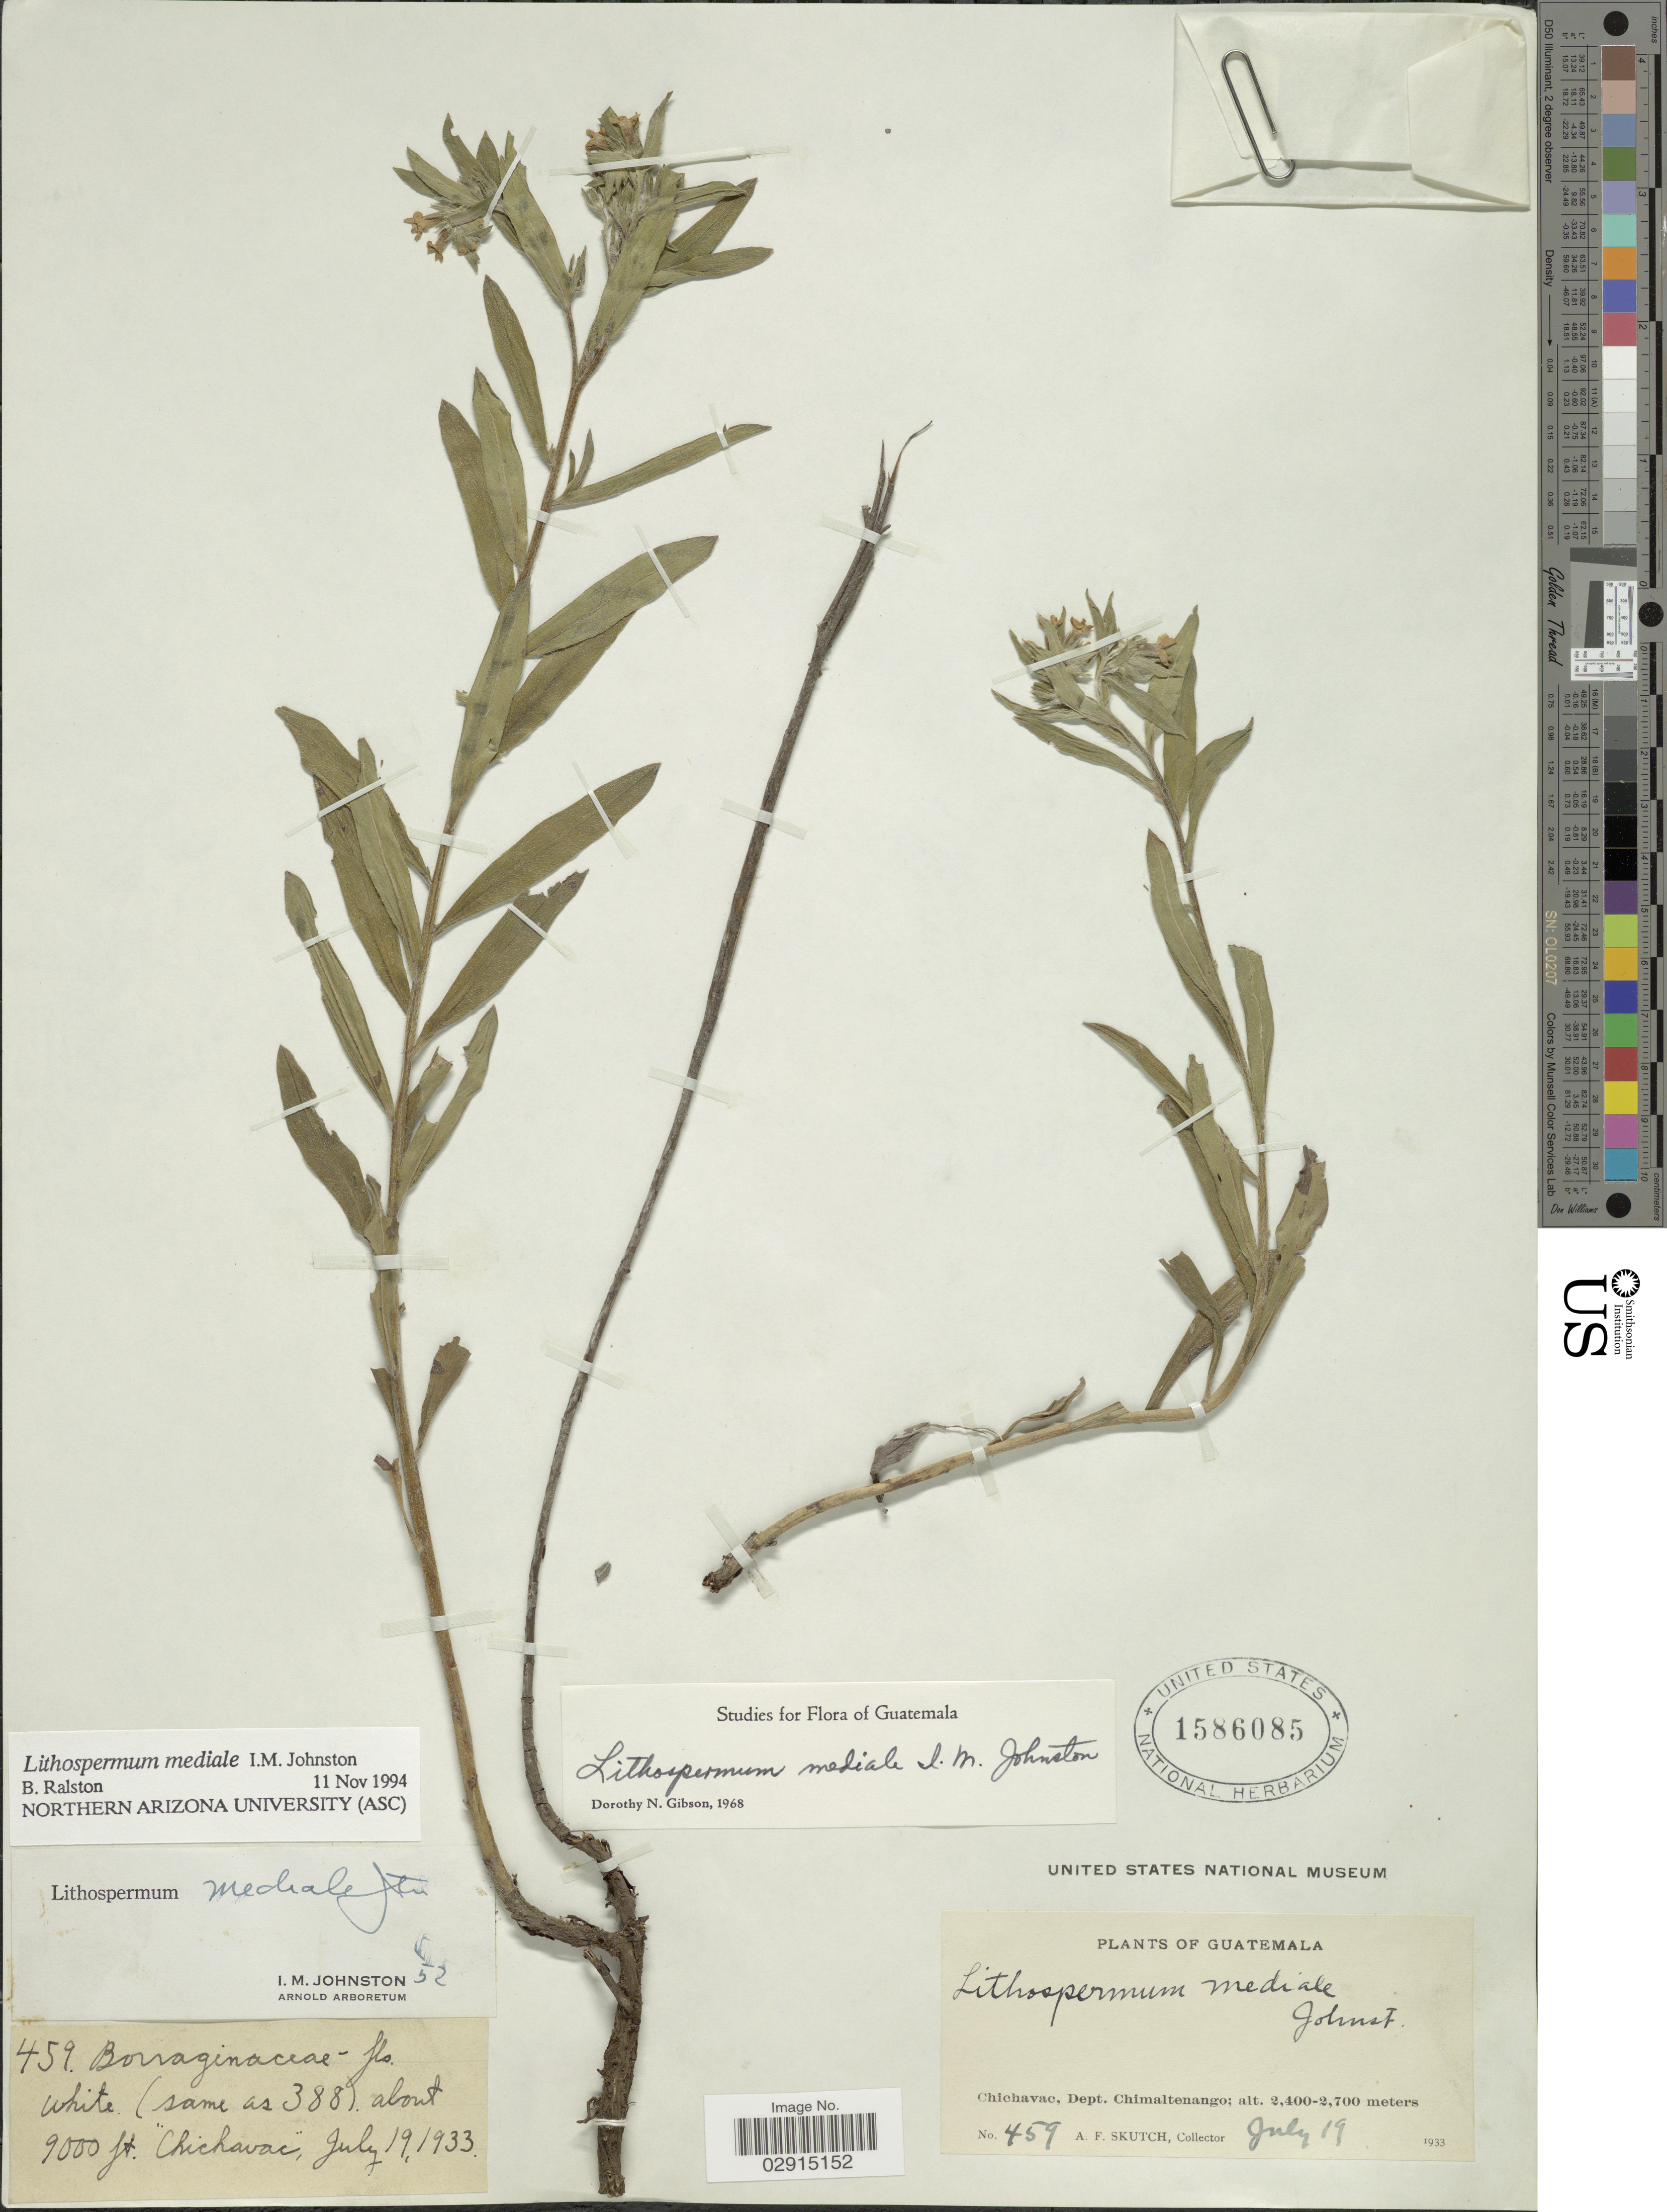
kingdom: Plantae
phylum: Tracheophyta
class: Magnoliopsida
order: Boraginales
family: Boraginaceae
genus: Lithospermum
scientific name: Lithospermum mediale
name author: I.M. Johnst.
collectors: A. F. Skutch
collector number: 459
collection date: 1933-07-19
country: Guatemala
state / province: Chimaltenango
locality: Chichavac, Dept. Chimaltenango.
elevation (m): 2743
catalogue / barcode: US 1586085